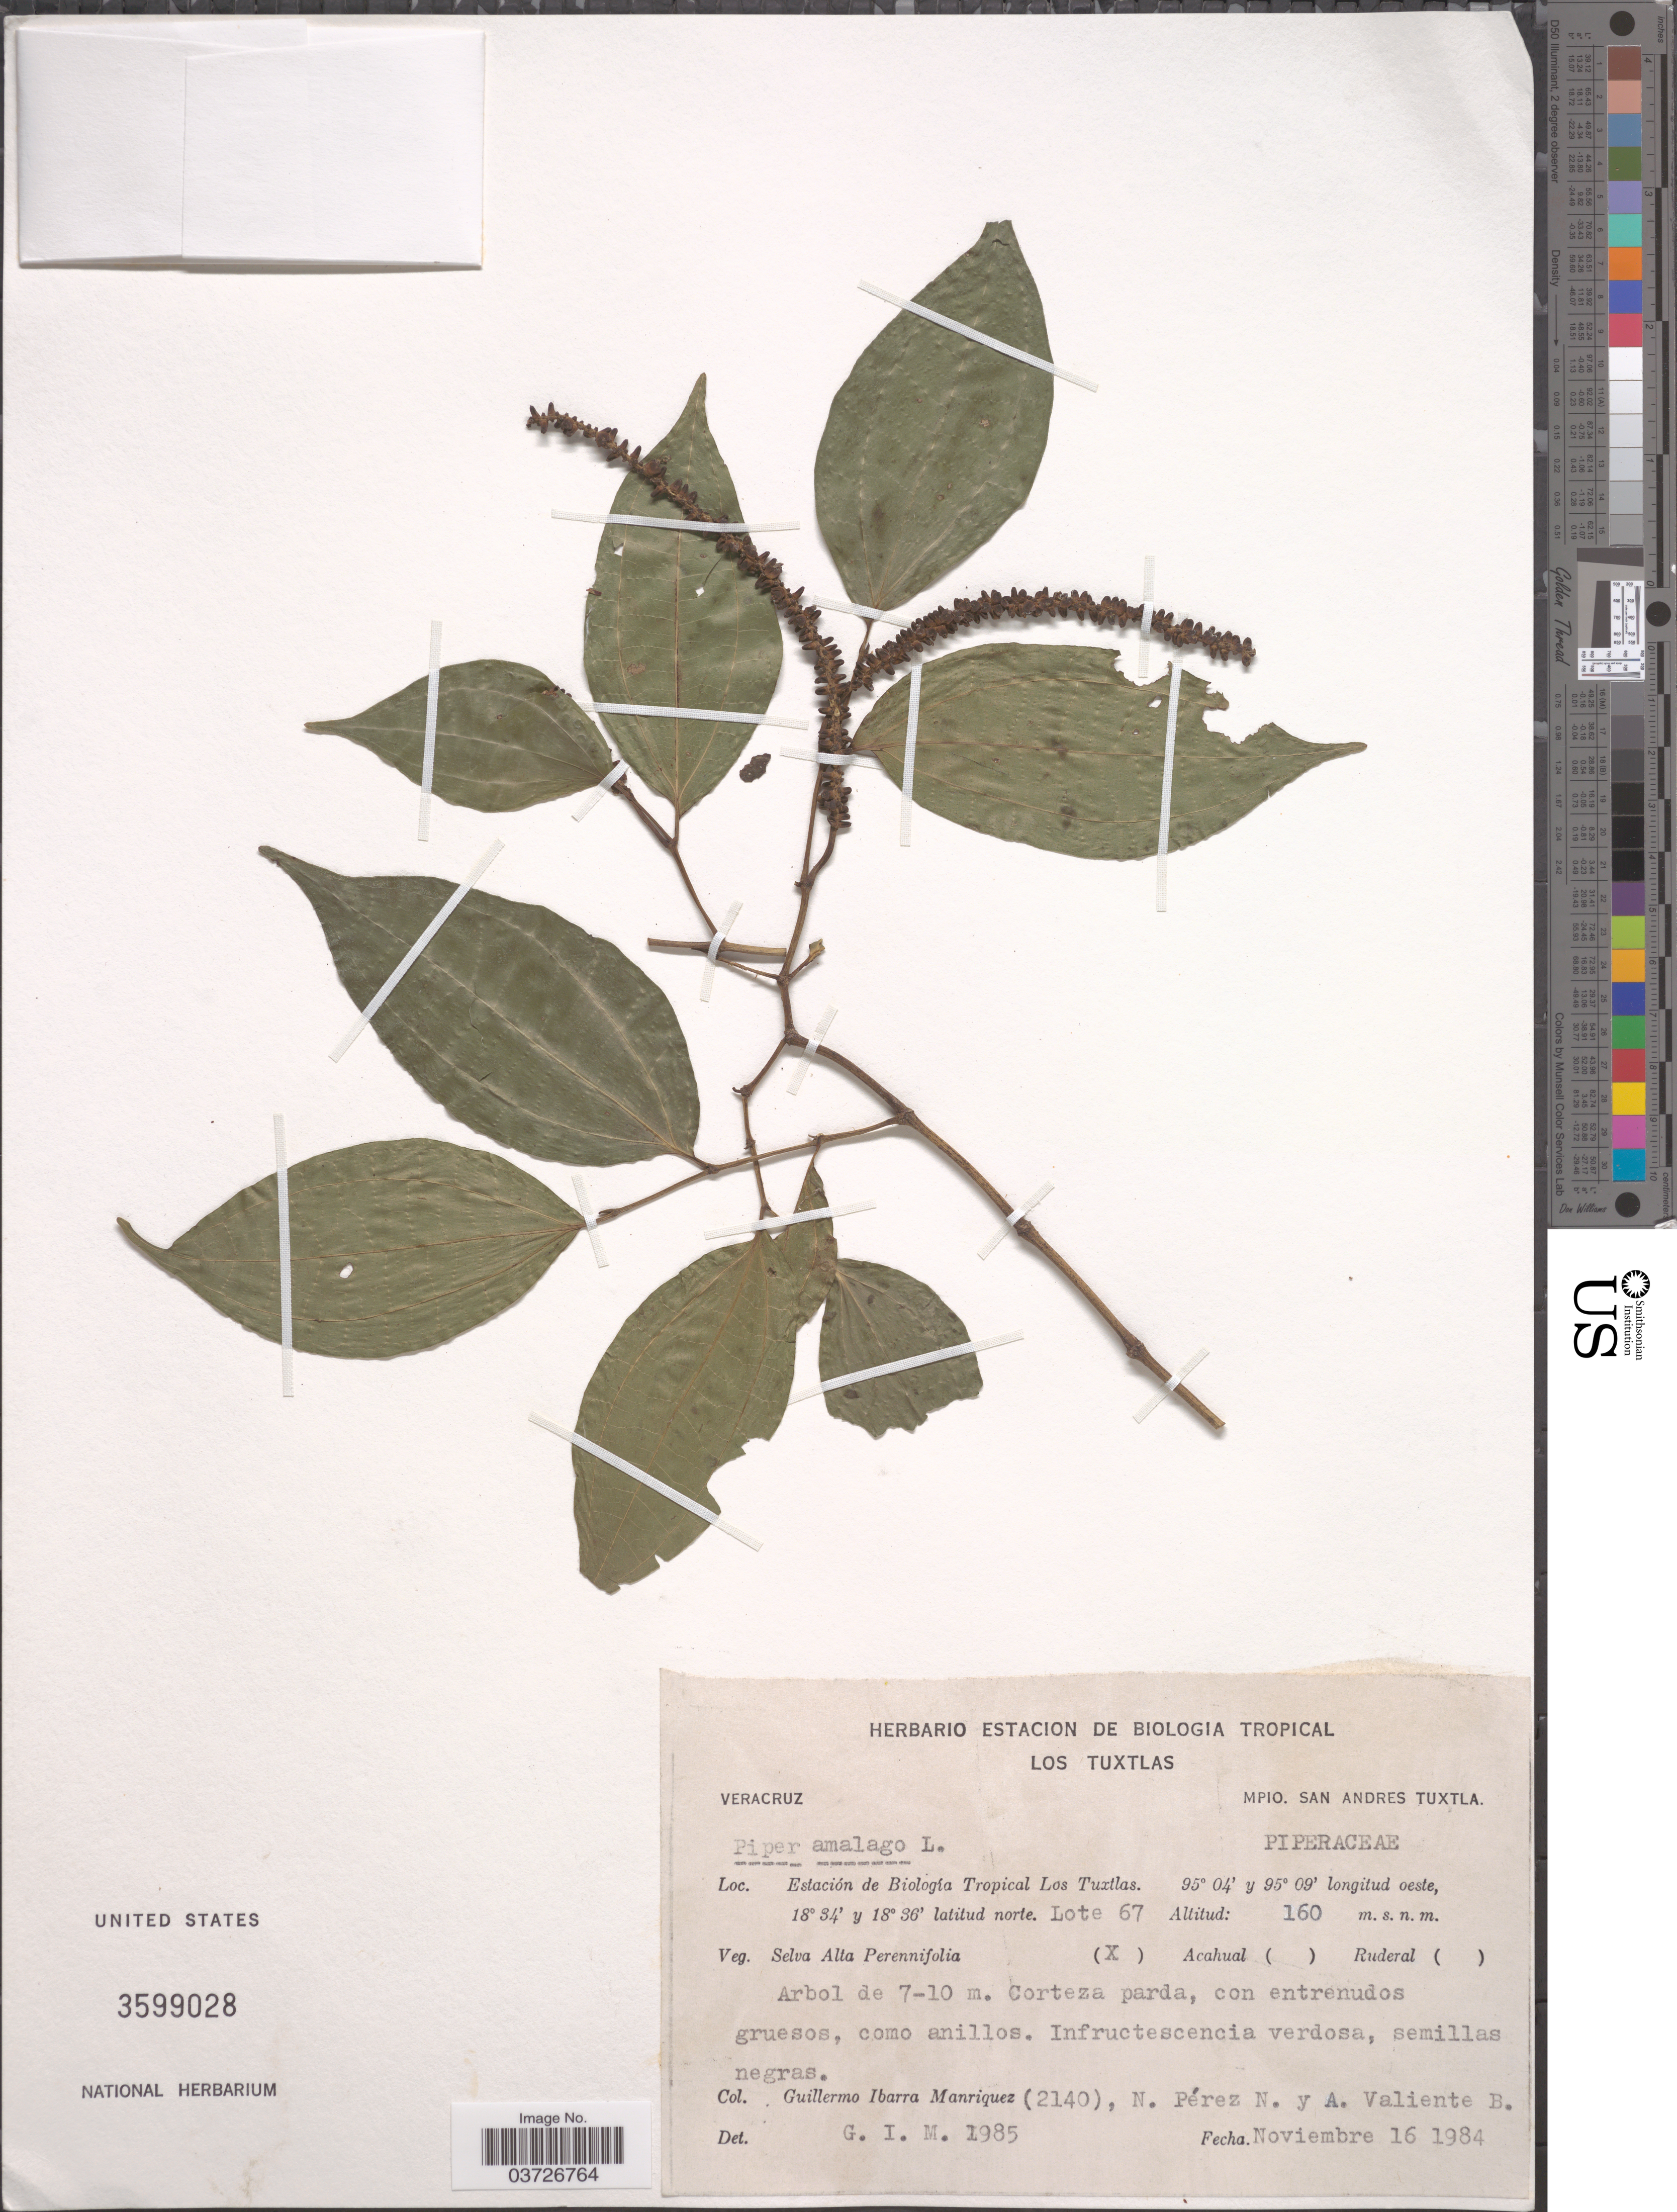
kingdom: Plantae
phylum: Tracheophyta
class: Magnoliopsida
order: Piperales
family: Piperaceae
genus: Piper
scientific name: Piper amalago var. medium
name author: (Jacq.) Yunck.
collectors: G. Ibarra M., N. Perez N. & A. Valiente B.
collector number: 2140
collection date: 1984-11-16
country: Mexico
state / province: Veracruz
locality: Veracruz. Mpio. San Andres Tuxtla. Estación de Biología Tropical Los Tuxtlas.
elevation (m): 160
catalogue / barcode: US 3599028